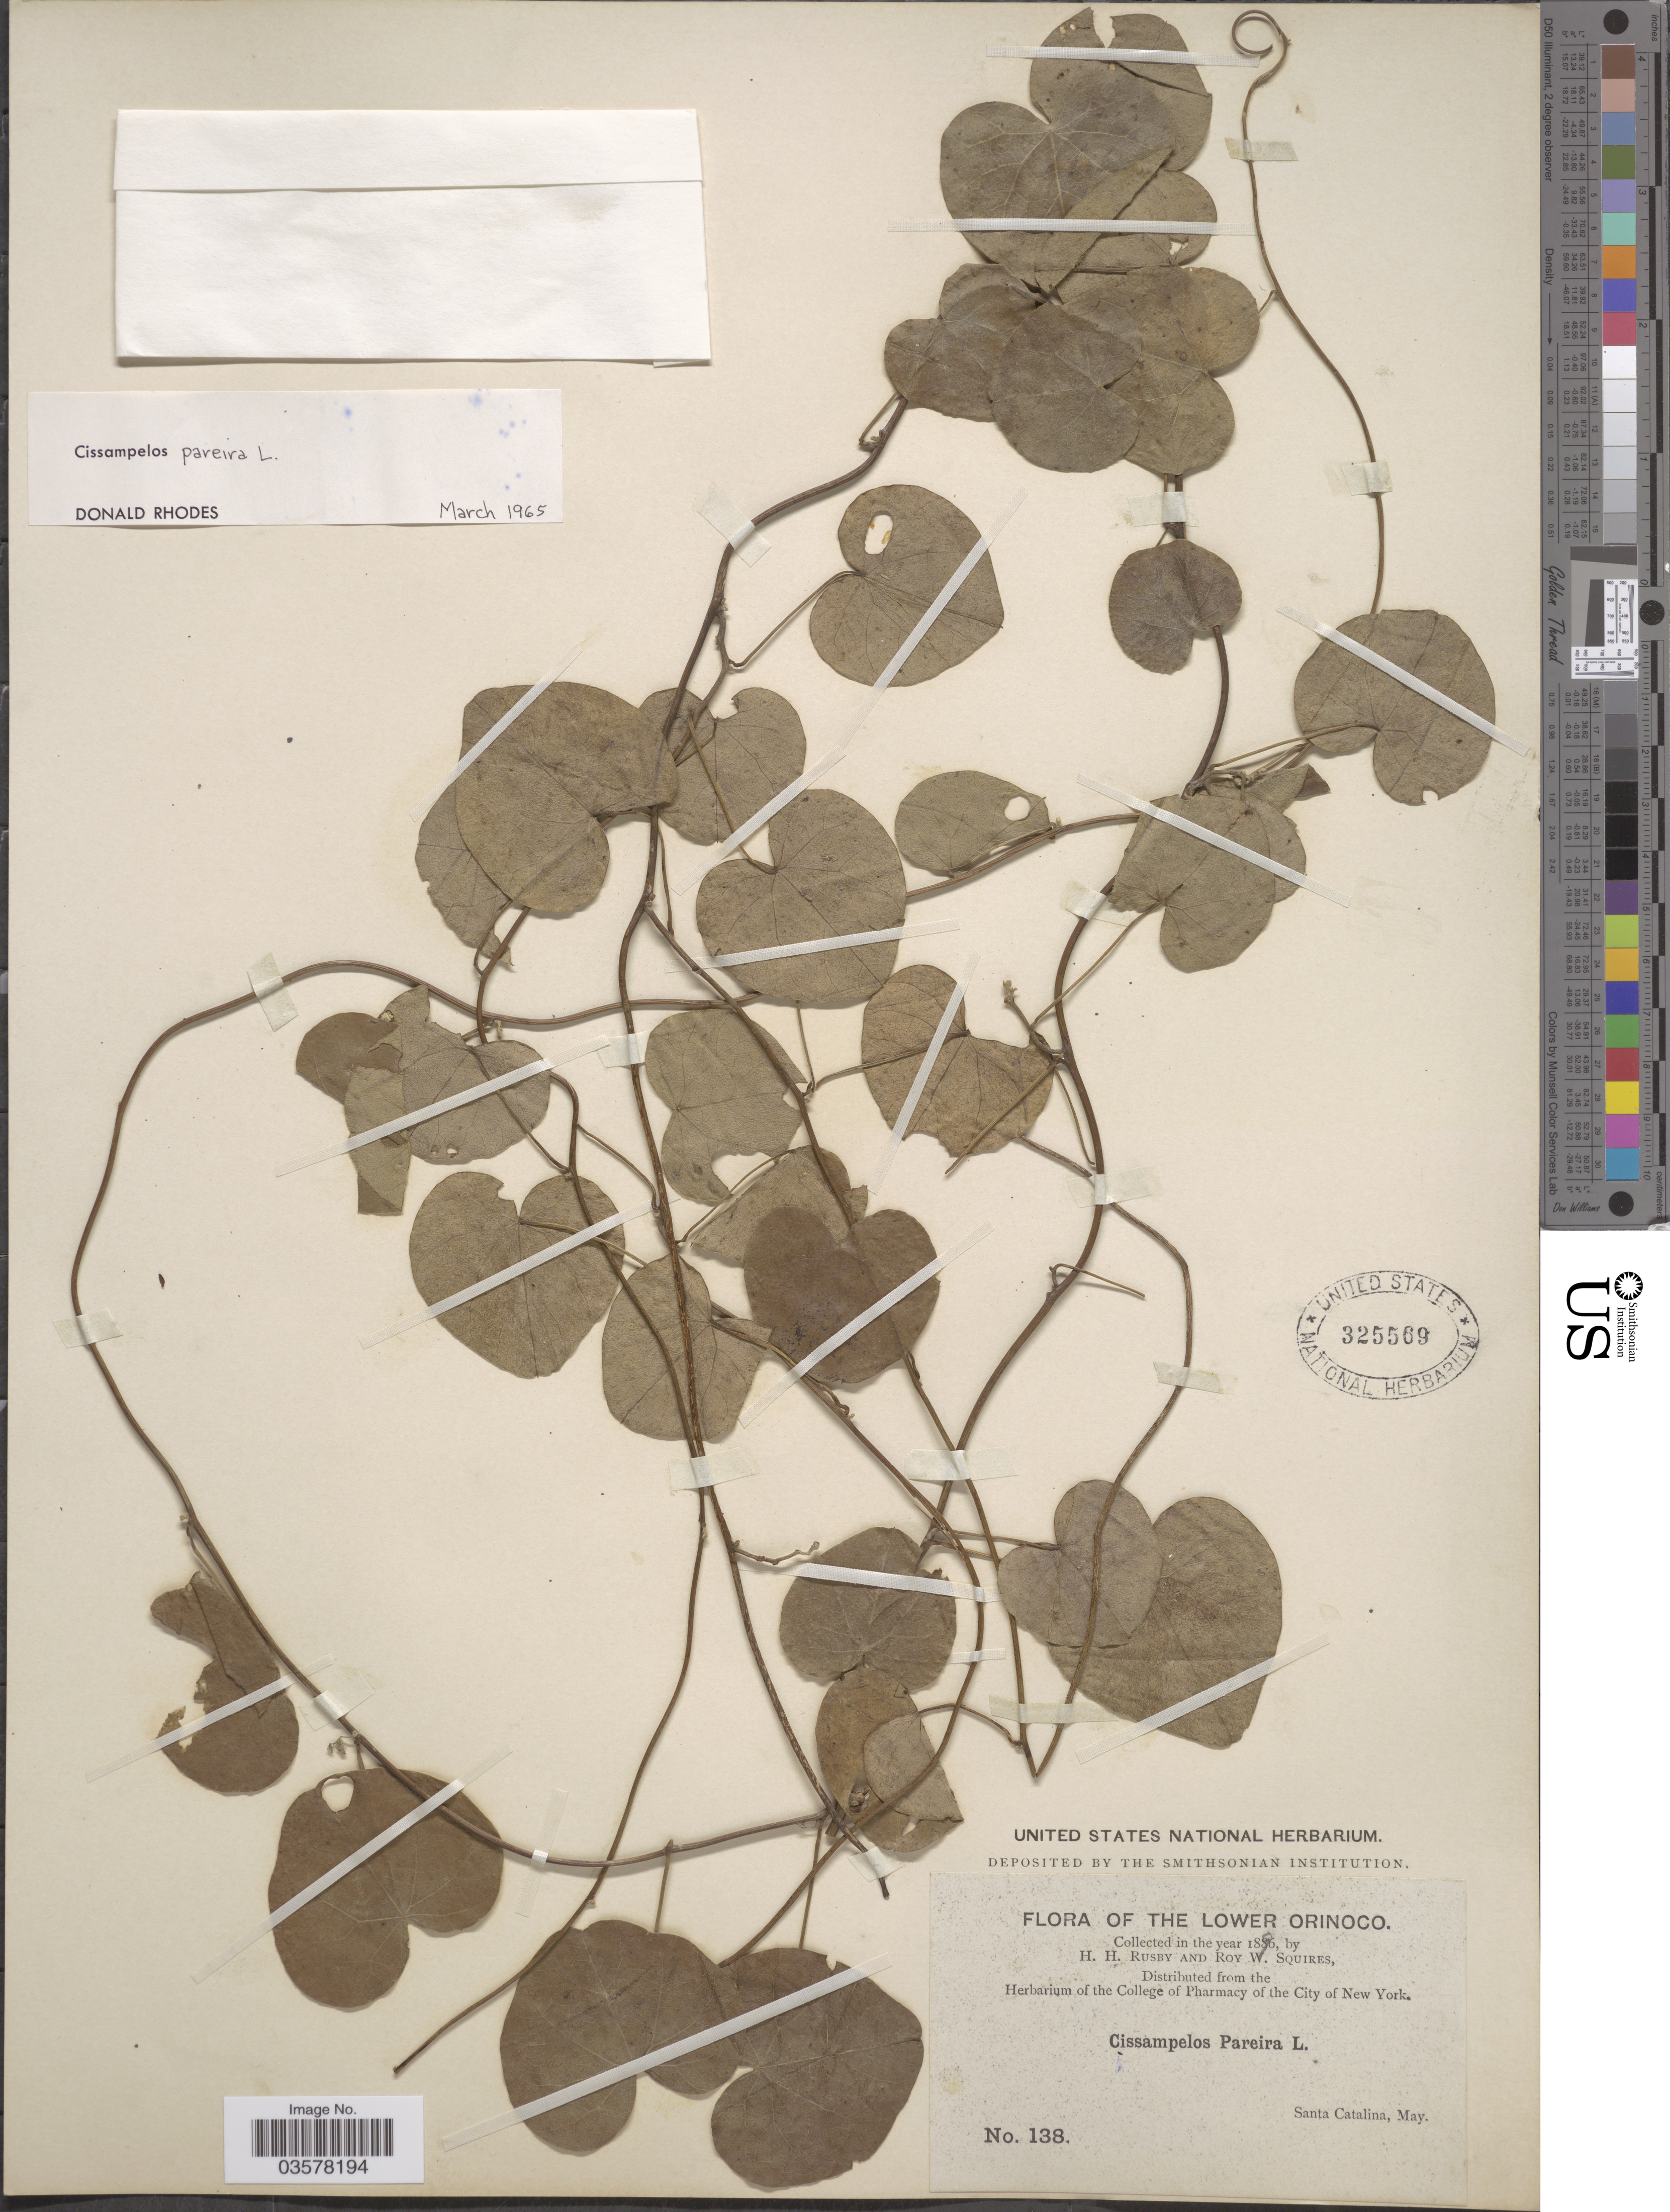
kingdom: Plantae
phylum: Tracheophyta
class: Magnoliopsida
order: Ranunculales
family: Menispermaceae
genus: Cissampelos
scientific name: Cissampelos pareira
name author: L.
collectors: H. H. Rusby & R. Squires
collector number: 138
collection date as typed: May 1896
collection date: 1896-05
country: Venezuela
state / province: Delta Amacuro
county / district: Tucupita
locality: Lower Orinoco, Santa Catalina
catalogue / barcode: US 325569